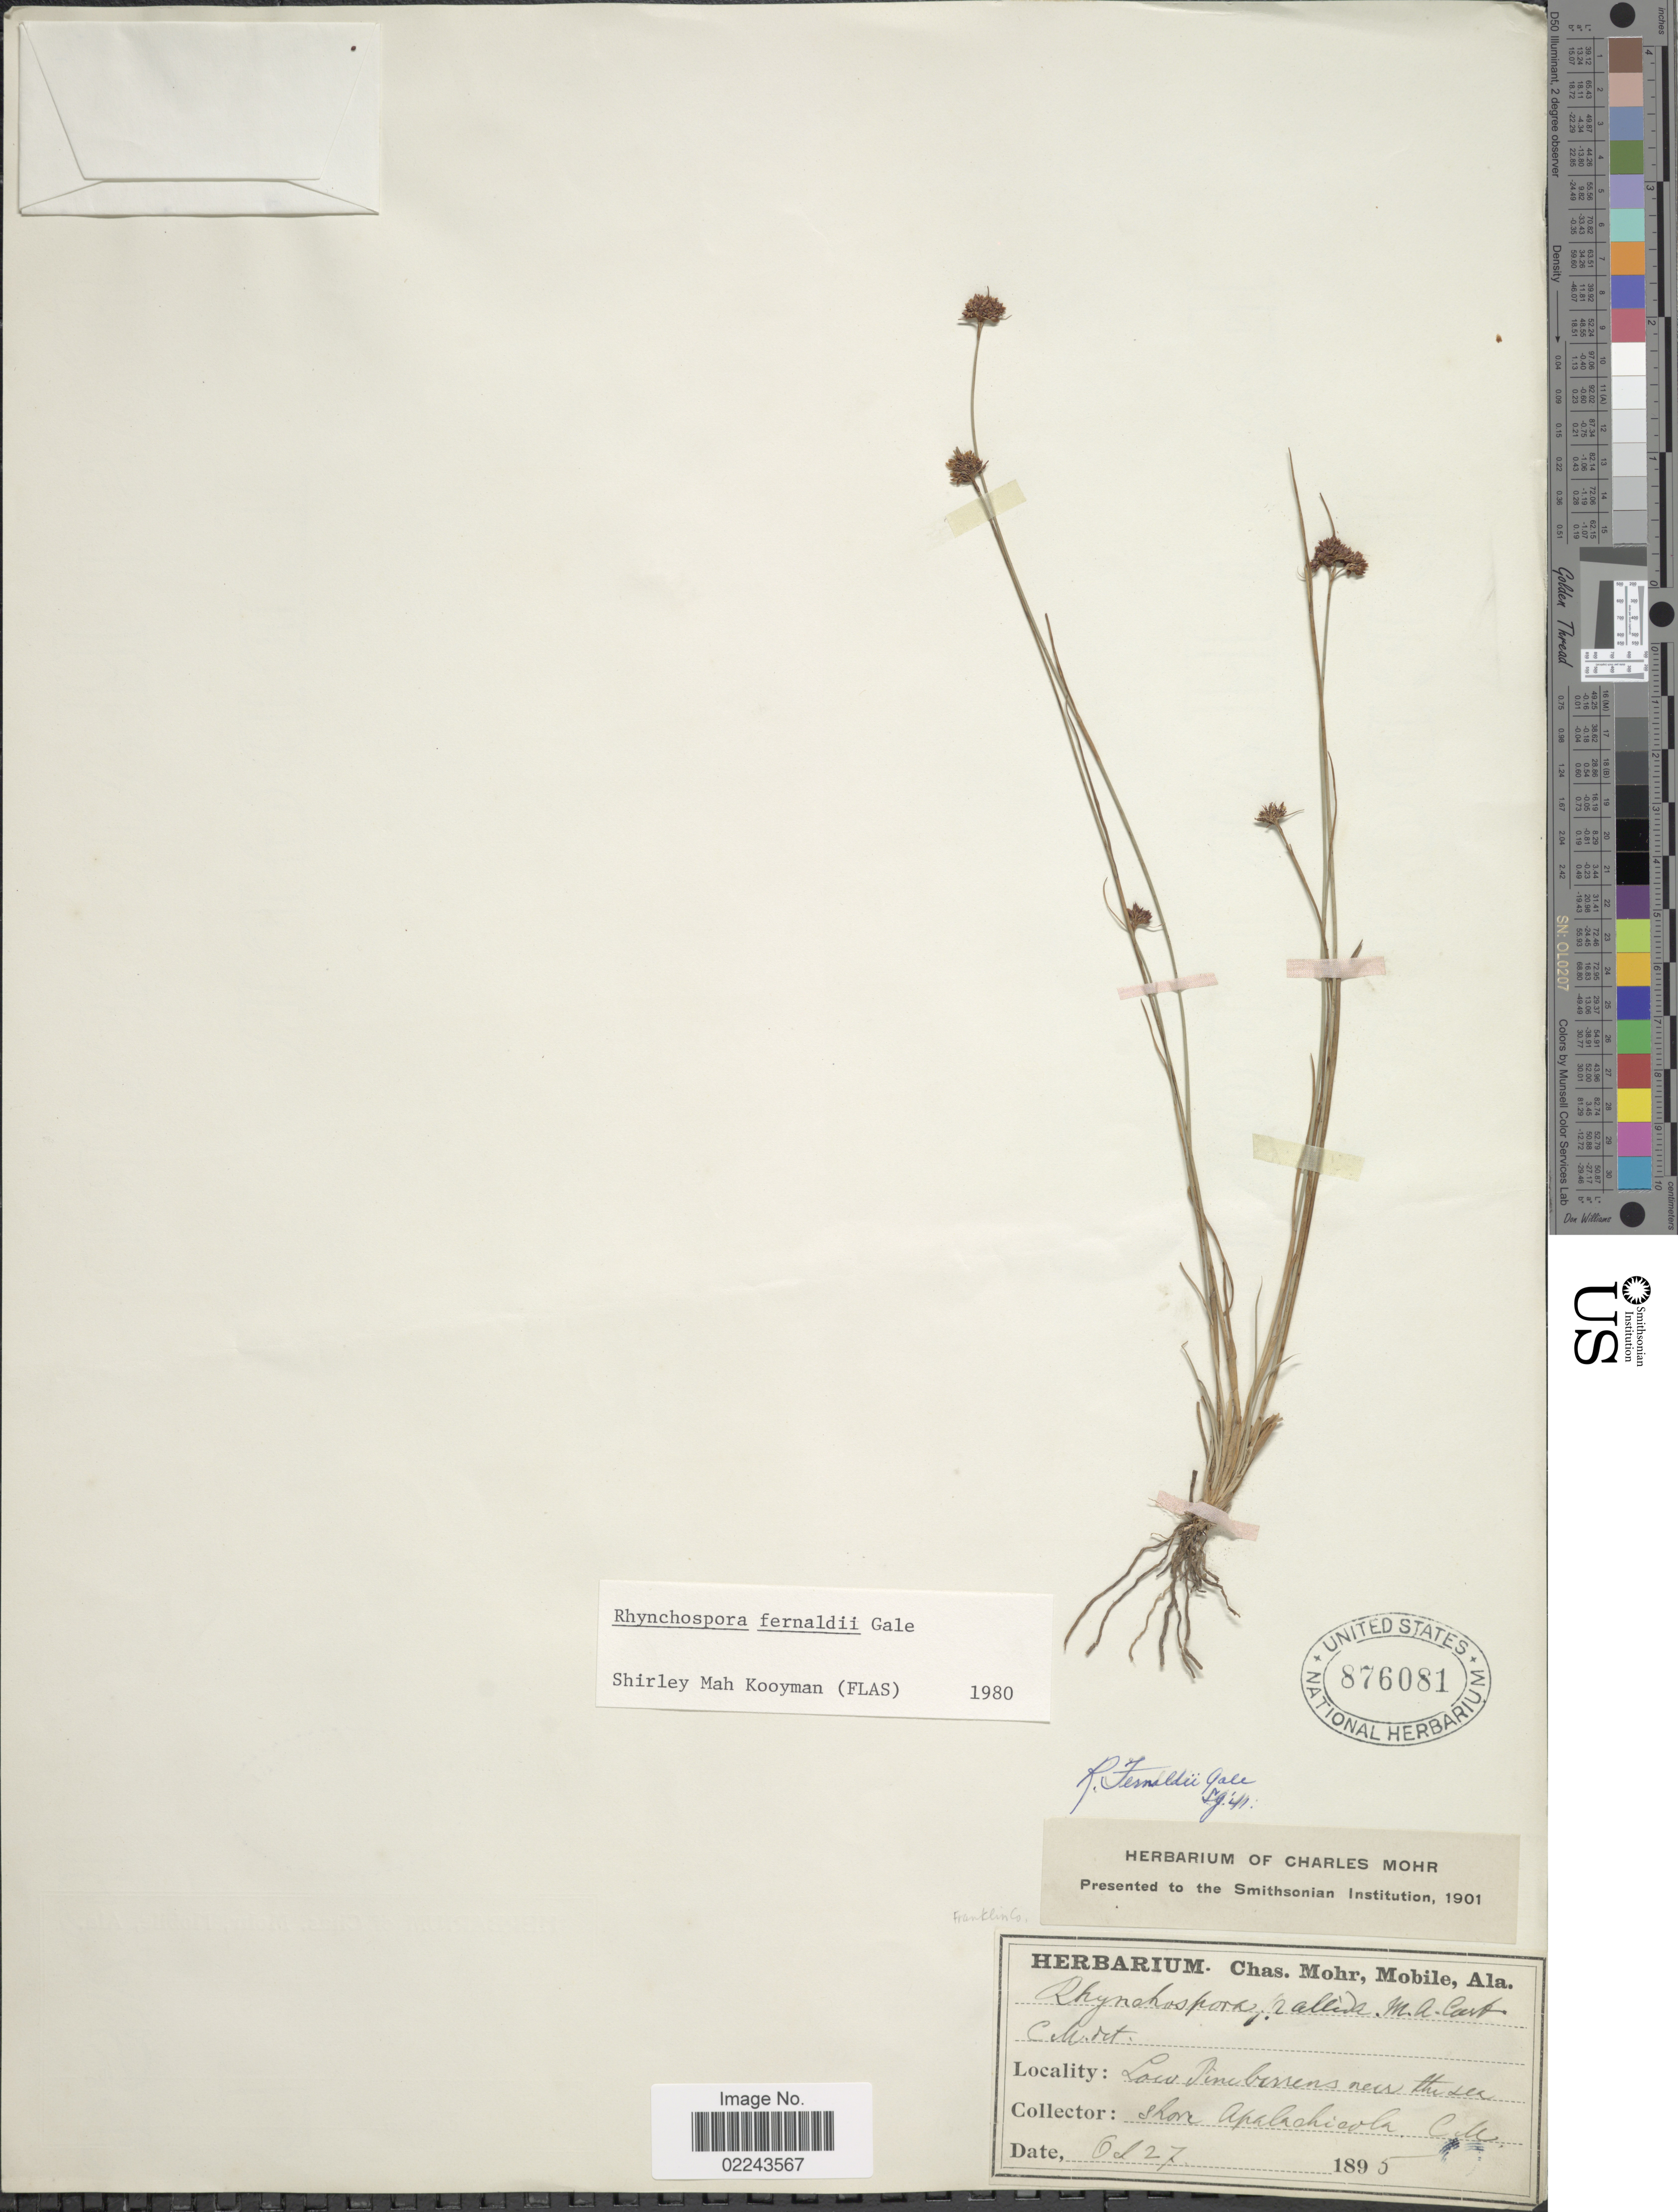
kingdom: Plantae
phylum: Tracheophyta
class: Liliopsida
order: Poales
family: Cyperaceae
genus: Rhynchospora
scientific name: Rhynchospora fernaldii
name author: Gale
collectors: Mohr, C. T. (herbarium)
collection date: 1895-10-27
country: United States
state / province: Florida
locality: Apalachicola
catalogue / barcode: US 876081